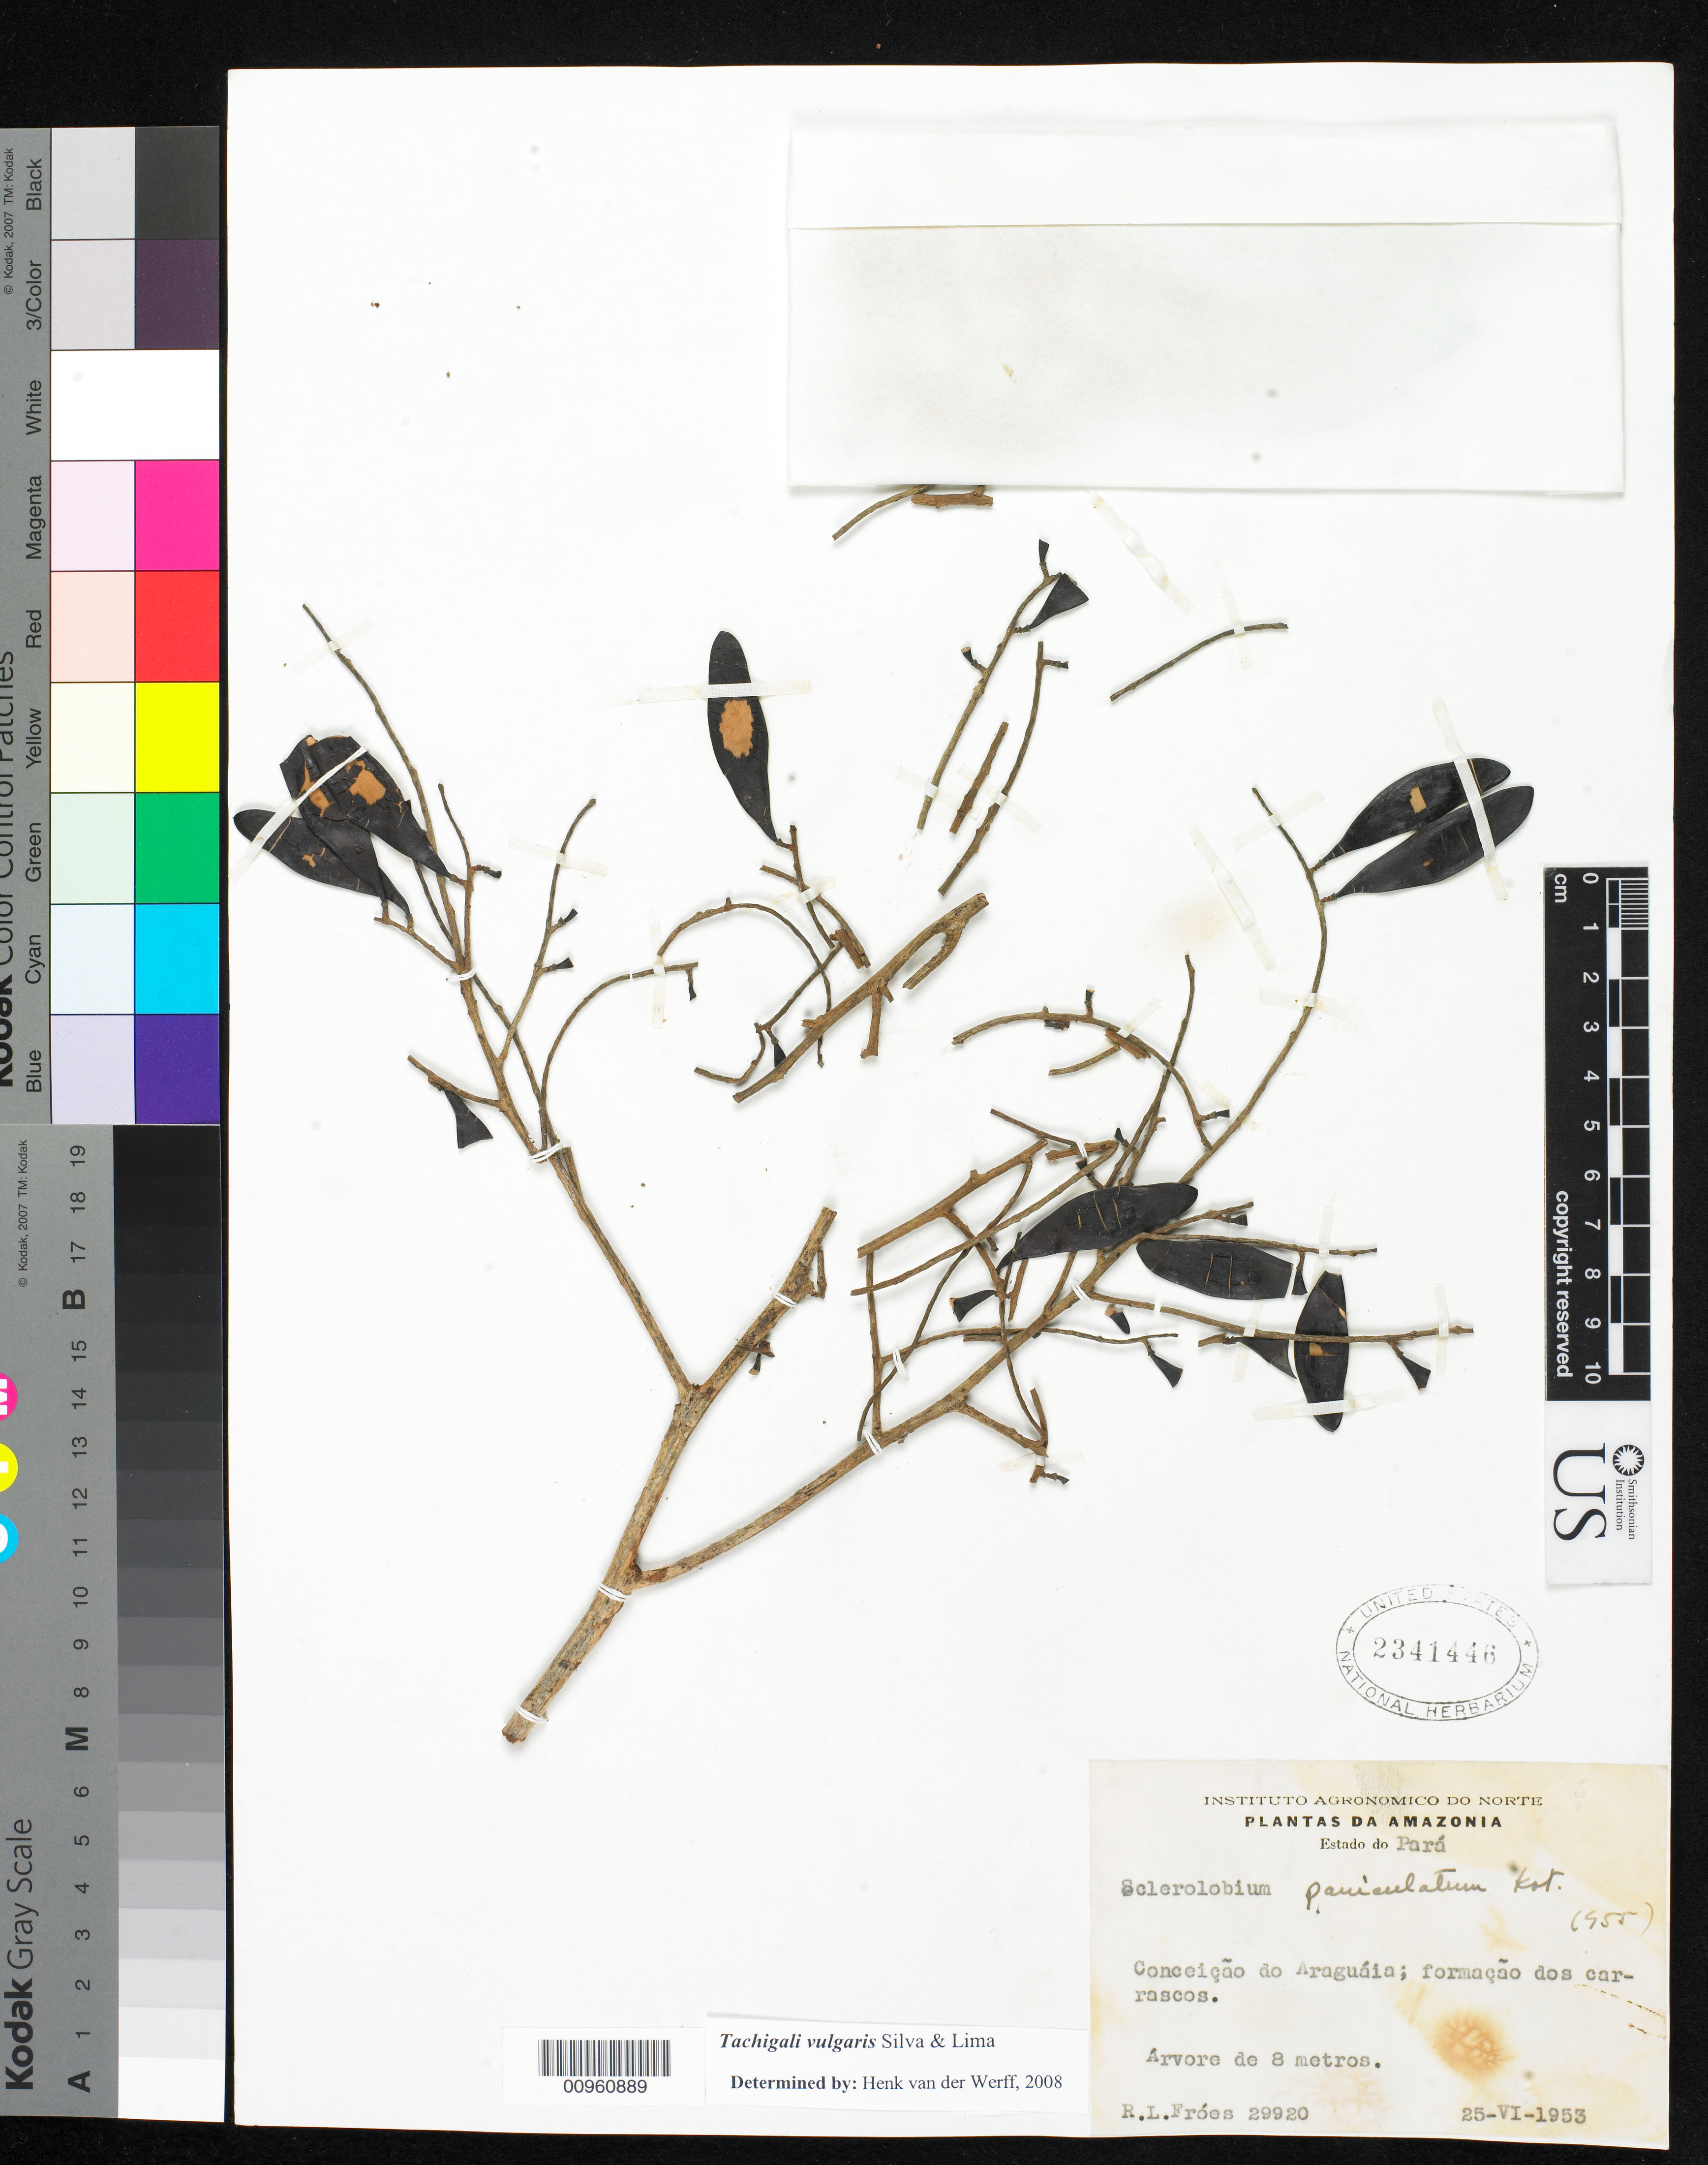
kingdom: Plantae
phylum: Tracheophyta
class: Magnoliopsida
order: Fabales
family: Fabaceae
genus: Tachigali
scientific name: Tachigali vulgaris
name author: L.F. Gomes da Silva & H.C. Lima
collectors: R. L. Fróes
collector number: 29920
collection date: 1955-06-25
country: Brazil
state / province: Pará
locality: Conceiçáia, formação dos carrascos (?), Estado do Para, Plantas da Amazonia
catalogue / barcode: US 2341446